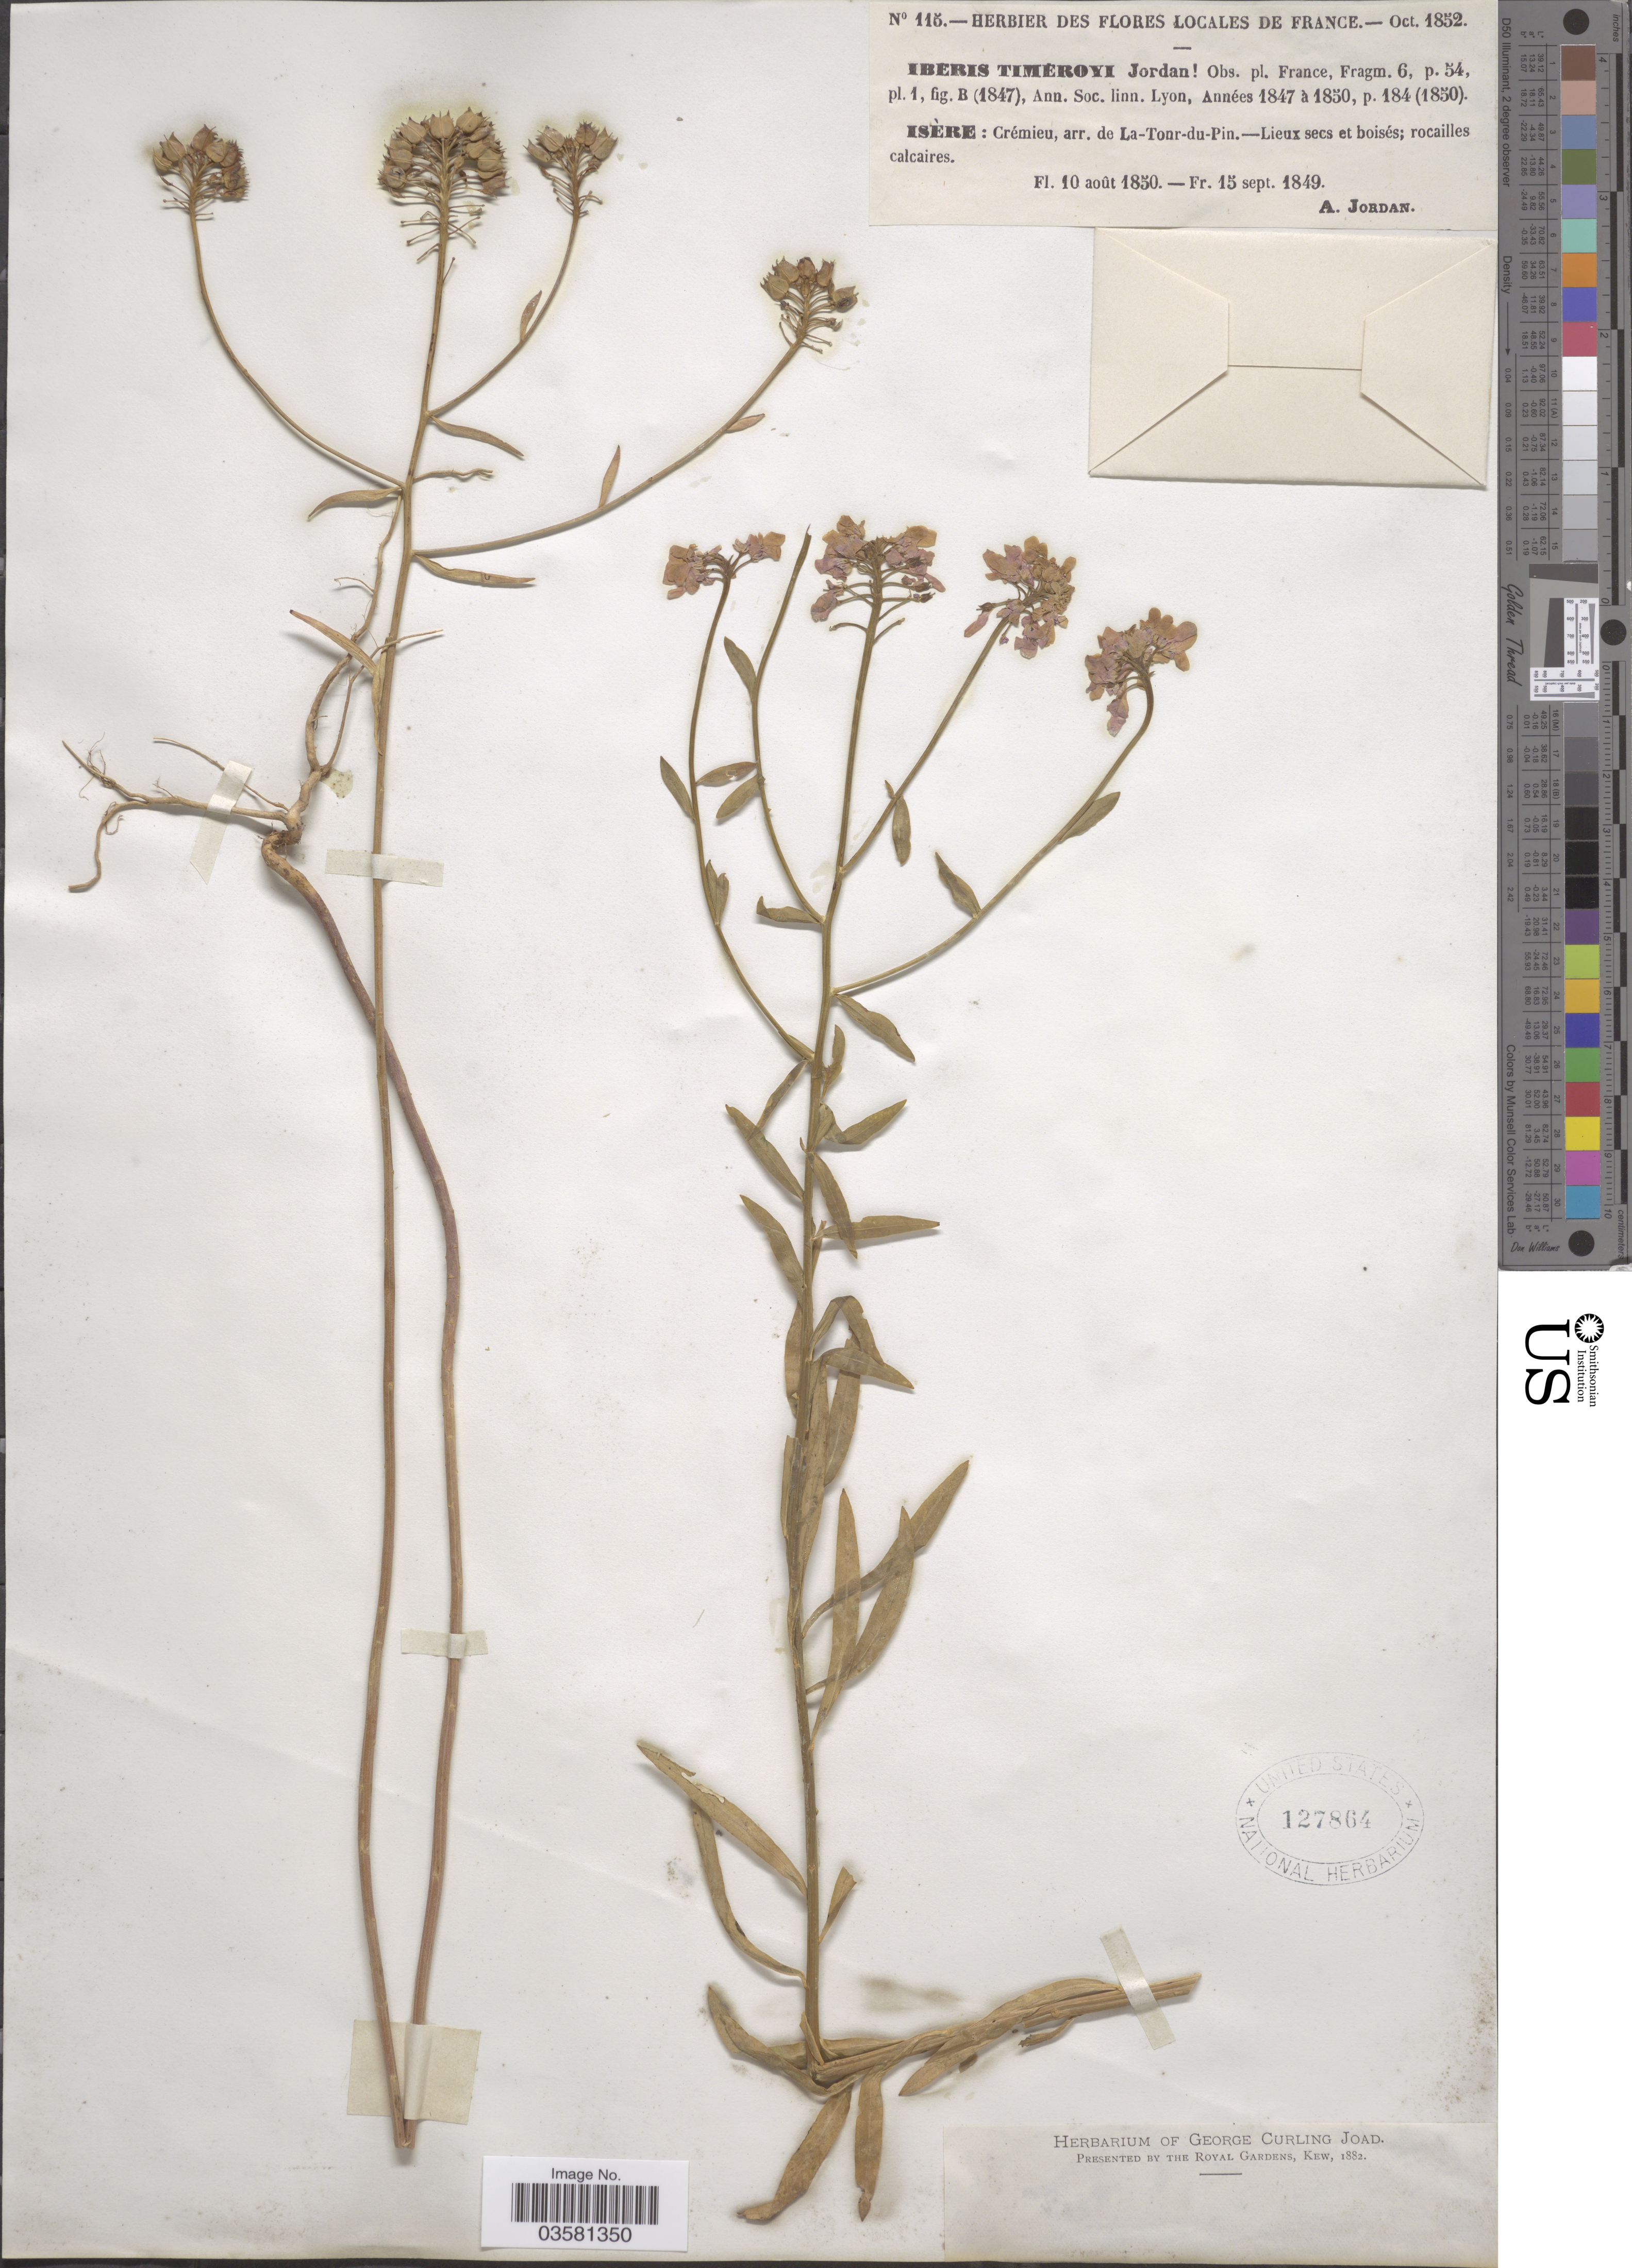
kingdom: Plantae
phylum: Tracheophyta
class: Magnoliopsida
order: Brassicales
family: Brassicaceae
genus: Iberis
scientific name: Iberis timeroyi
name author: Jord.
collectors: A. Jordan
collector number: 115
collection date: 1849-09-15/1850-08-10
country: France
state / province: Auvergne-Rhône-Alpes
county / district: Isère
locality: Isère: Crémieu, arr. de La-Tour-du-Pin.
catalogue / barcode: US 127864